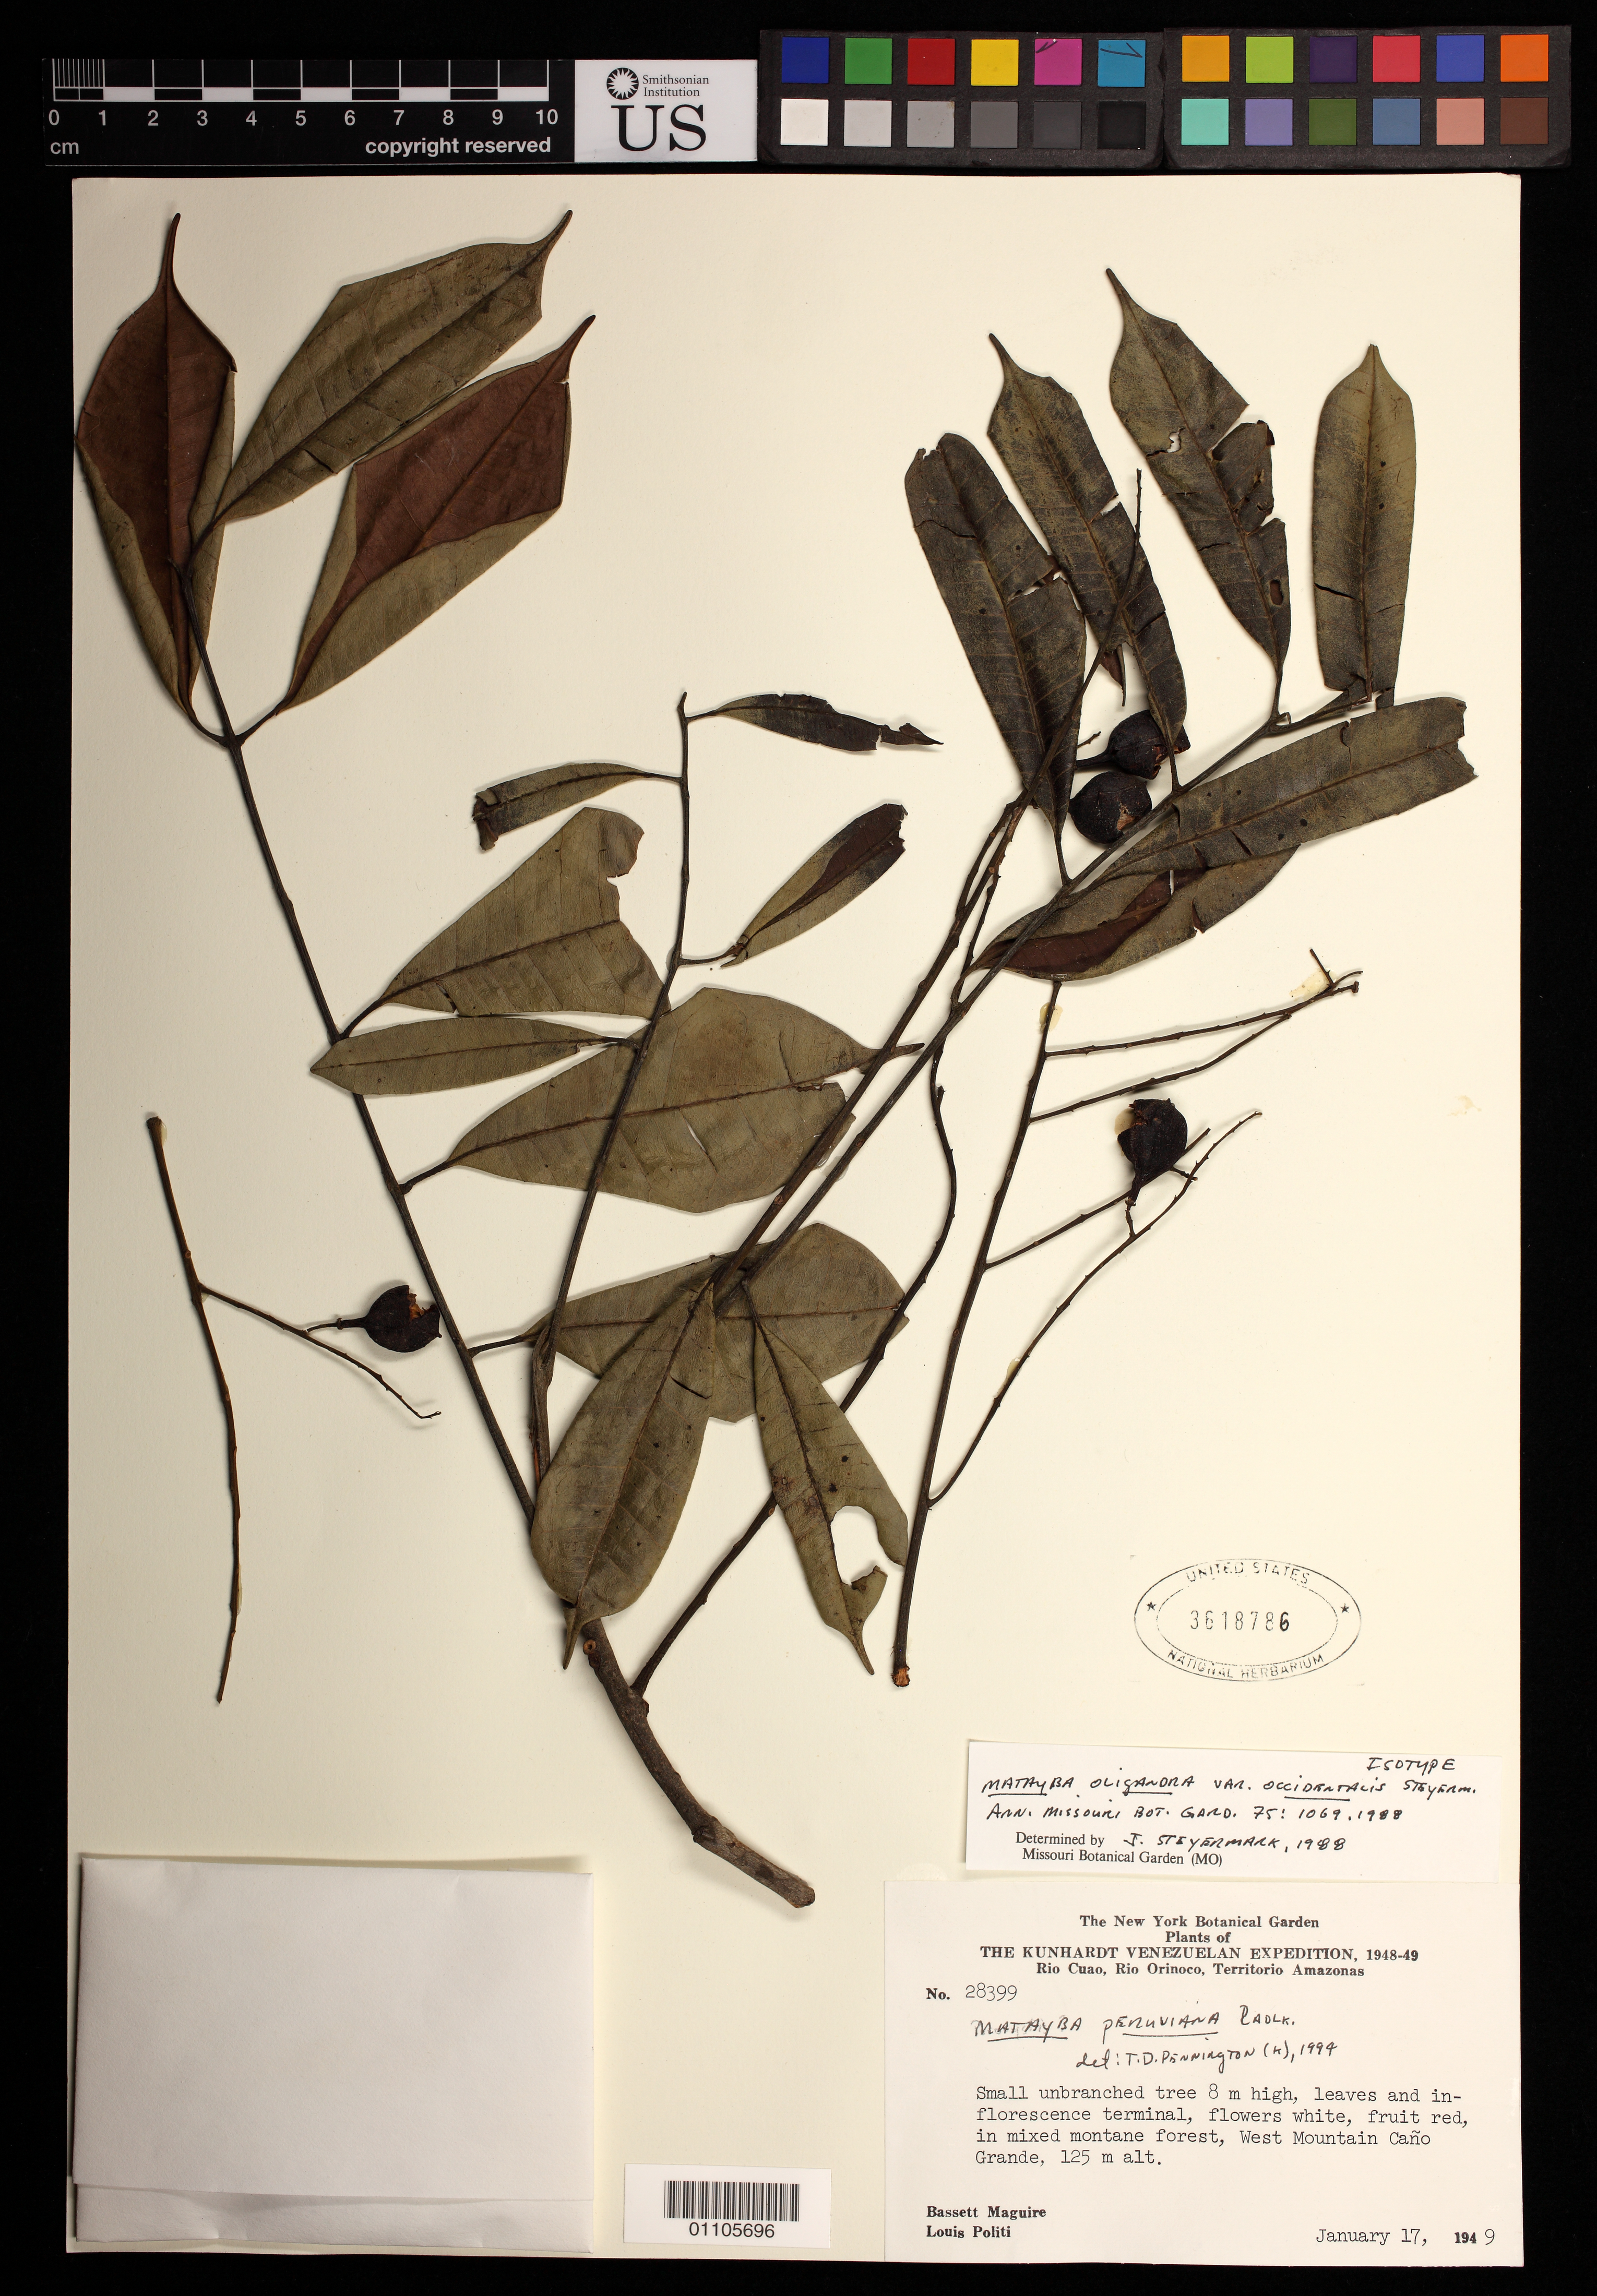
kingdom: Plantae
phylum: Tracheophyta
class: Magnoliopsida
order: Sapindales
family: Sapindaceae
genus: Matayba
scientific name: Matayba oligandra var. occidentalis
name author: Steyerm.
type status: Isotype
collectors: B. Maguire & L. Politi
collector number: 28399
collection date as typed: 17 Jan 1949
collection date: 1949-01-17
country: Venezuela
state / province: Amazonas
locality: Río Cuao, Rio Orinoco, Territorio Amazonas. West Mountain Caño Grande.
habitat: Mixed montane forest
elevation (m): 125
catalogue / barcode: US 3618786